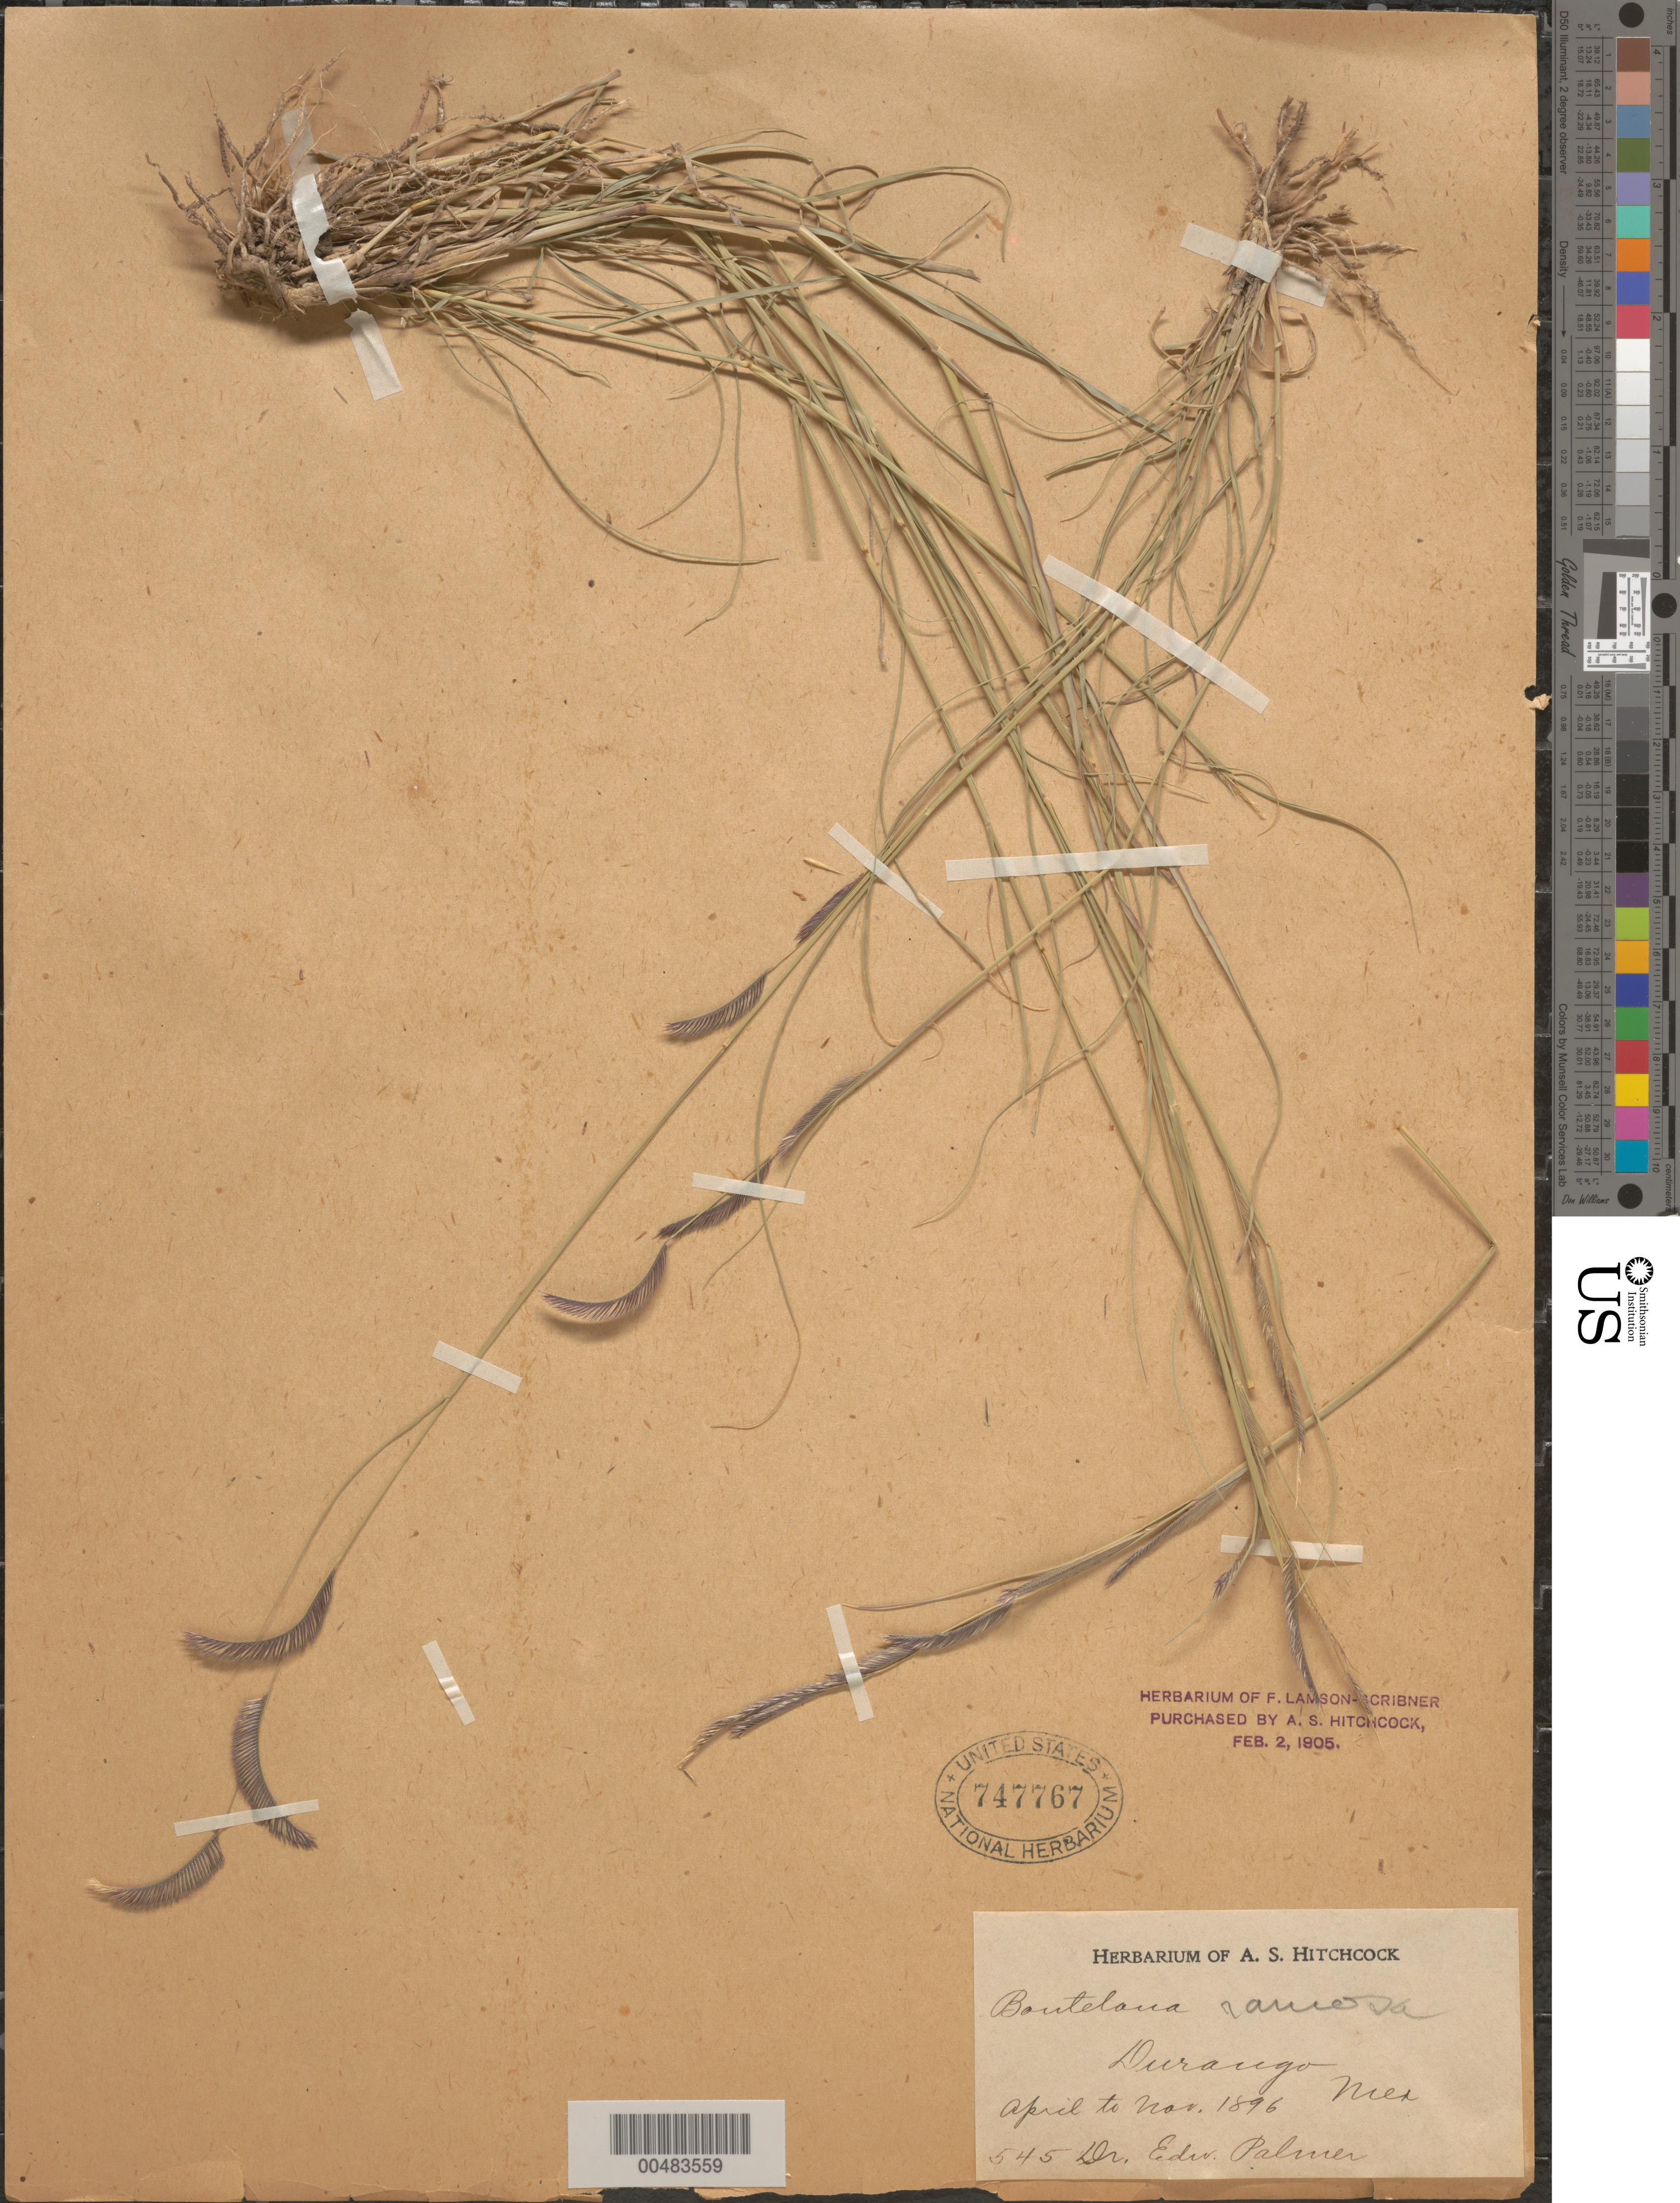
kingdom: Plantae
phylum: Tracheophyta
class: Liliopsida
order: Poales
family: Poaceae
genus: Bouteloua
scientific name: Bouteloua ramosa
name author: Scribn. ex Vasey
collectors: E. Palmer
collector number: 545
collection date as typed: Apr 1896 to Nov 1896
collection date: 1896-04/1896-11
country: Mexico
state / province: Durango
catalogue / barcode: US 747767